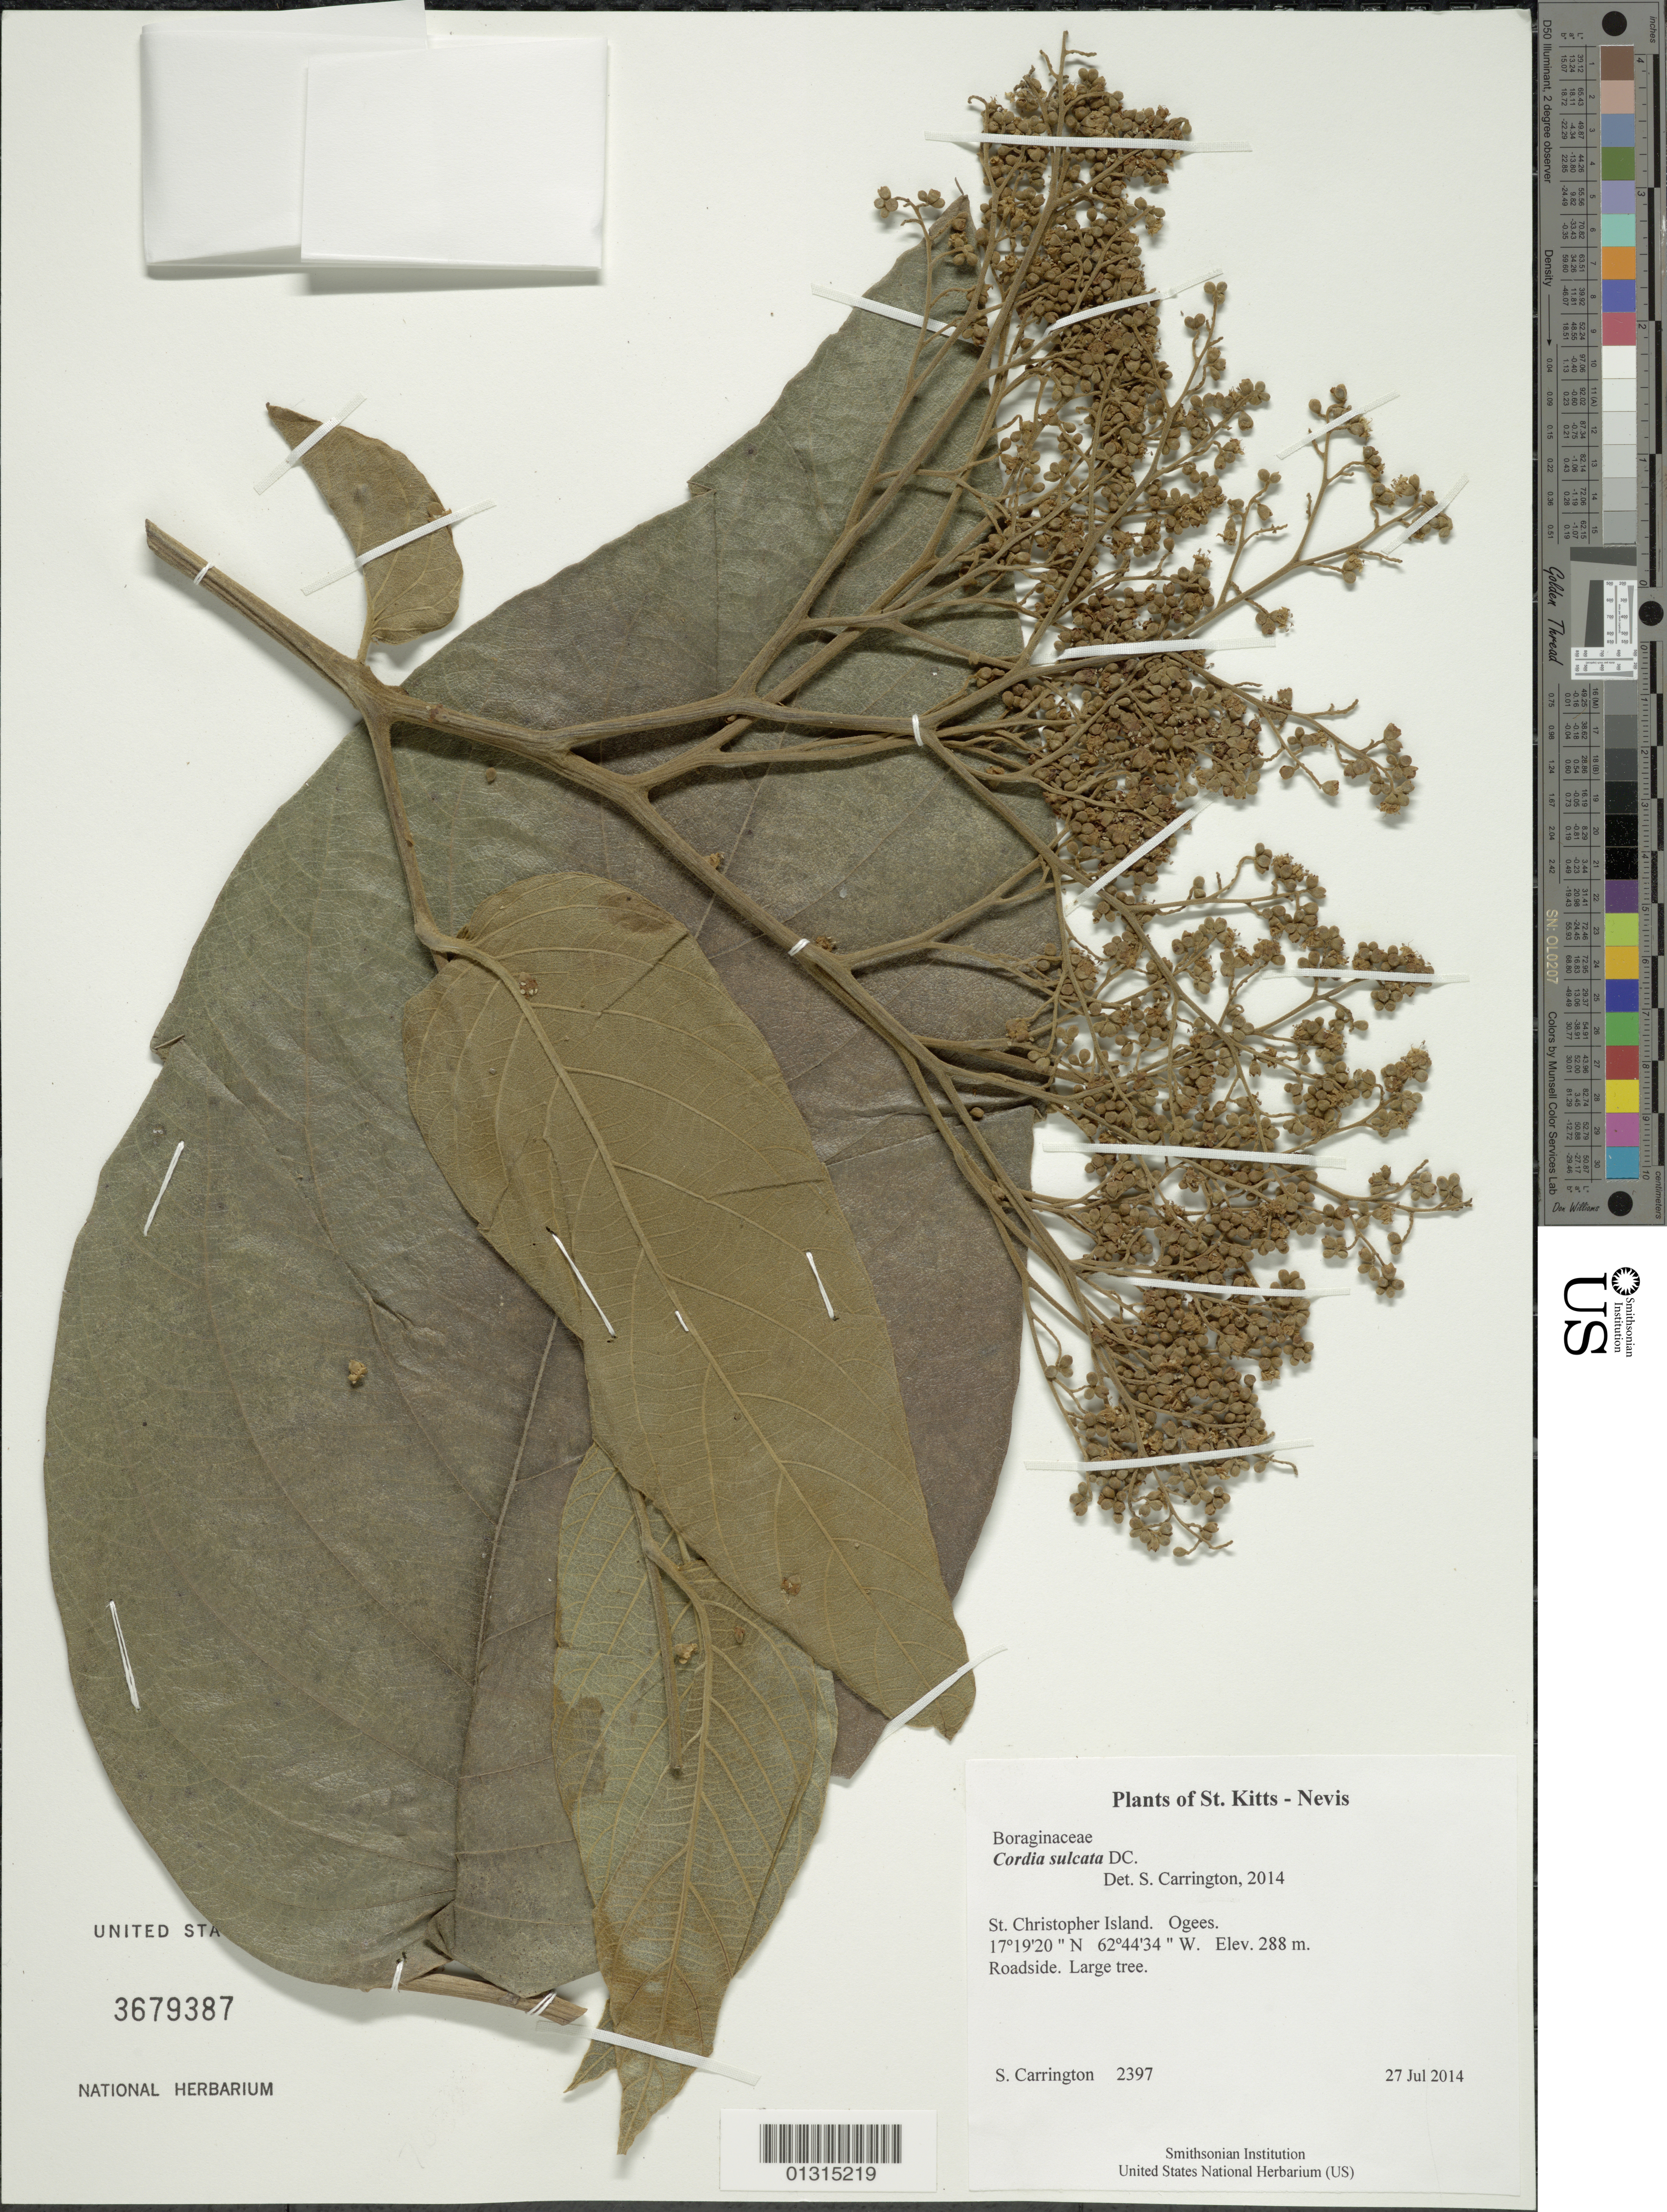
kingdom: Plantae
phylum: Tracheophyta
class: Magnoliopsida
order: Boraginales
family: Cordiaceae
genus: Cordia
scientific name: Cordia sulcata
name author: DC.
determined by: Carrington, C. M. S.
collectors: C. M. S. Carrington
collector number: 2397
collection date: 2014-07-27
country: St. Christopher-Nevis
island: St. Christopher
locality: Ogees.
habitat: Roadside.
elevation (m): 288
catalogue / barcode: US 3679387